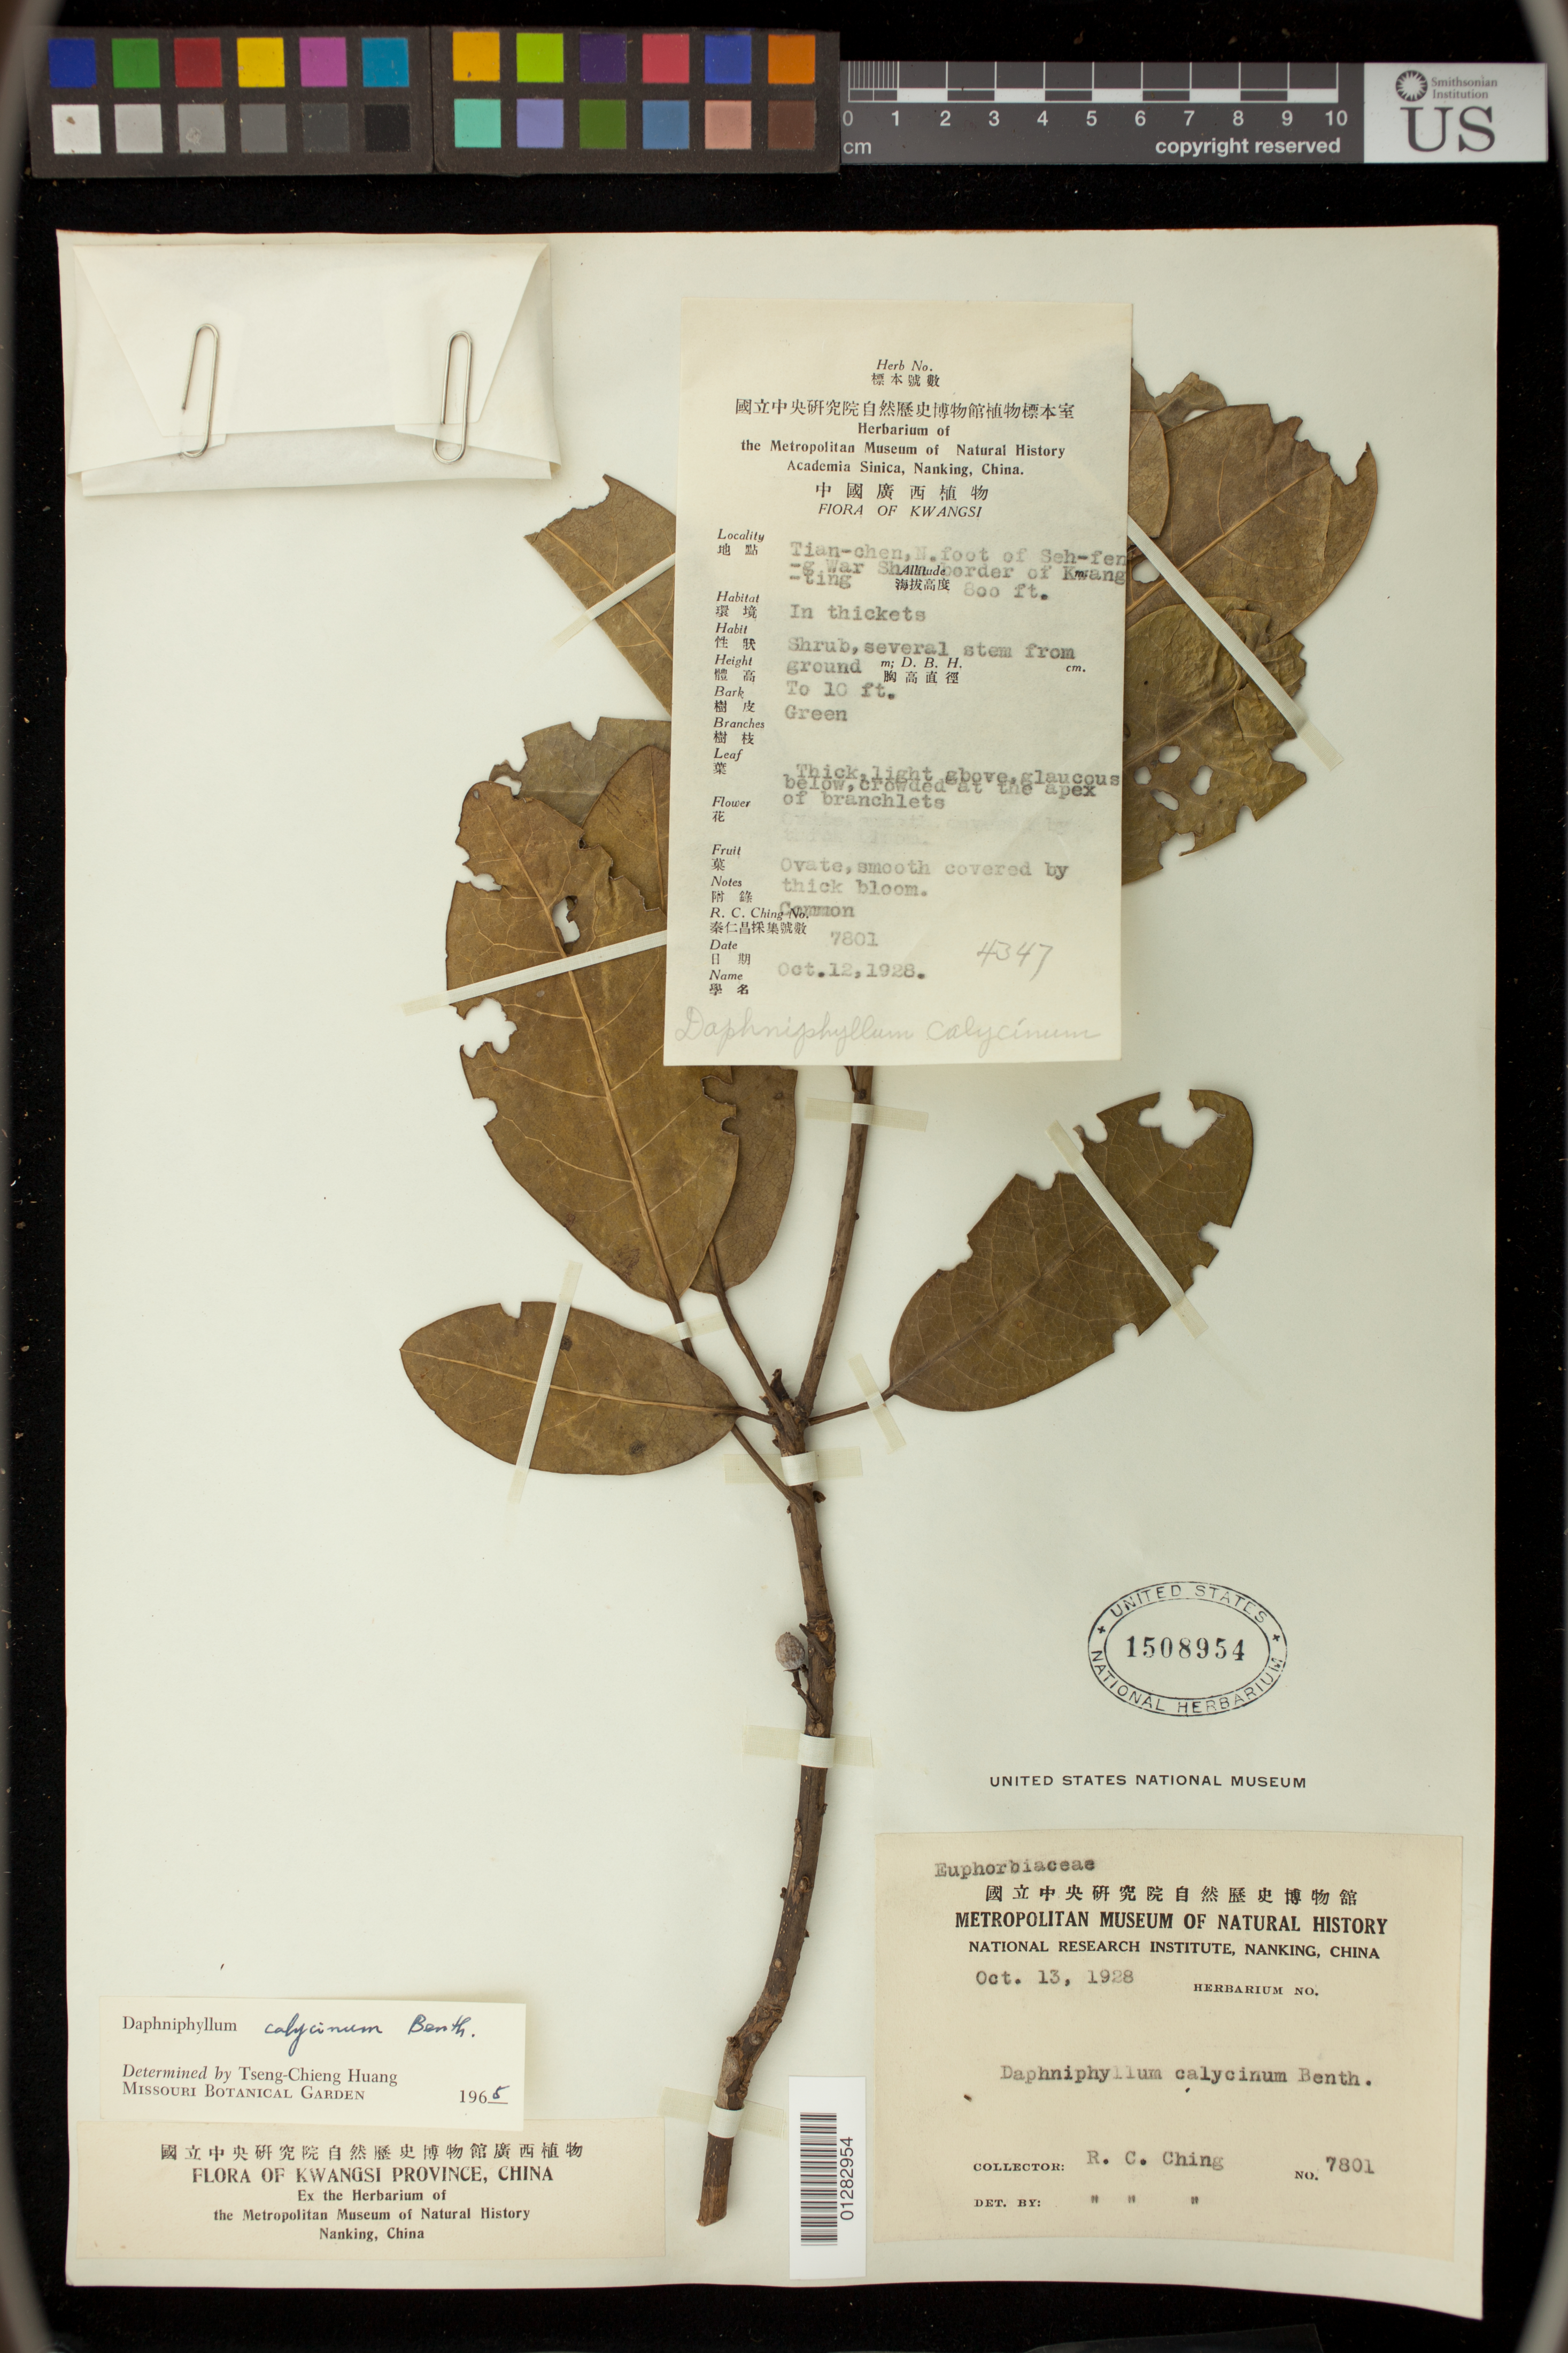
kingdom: Plantae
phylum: Tracheophyta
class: Magnoliopsida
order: Saxifragales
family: Daphniphyllaceae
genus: Daphniphyllum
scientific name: Daphniphyllum calycinum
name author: Benth.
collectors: R. C. Ching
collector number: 7801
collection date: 1928-10-13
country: China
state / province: Guangxi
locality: Tian-chen, N. foot of Seh-feng War Sh[??] border of Kmangting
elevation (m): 244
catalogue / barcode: US 1508954